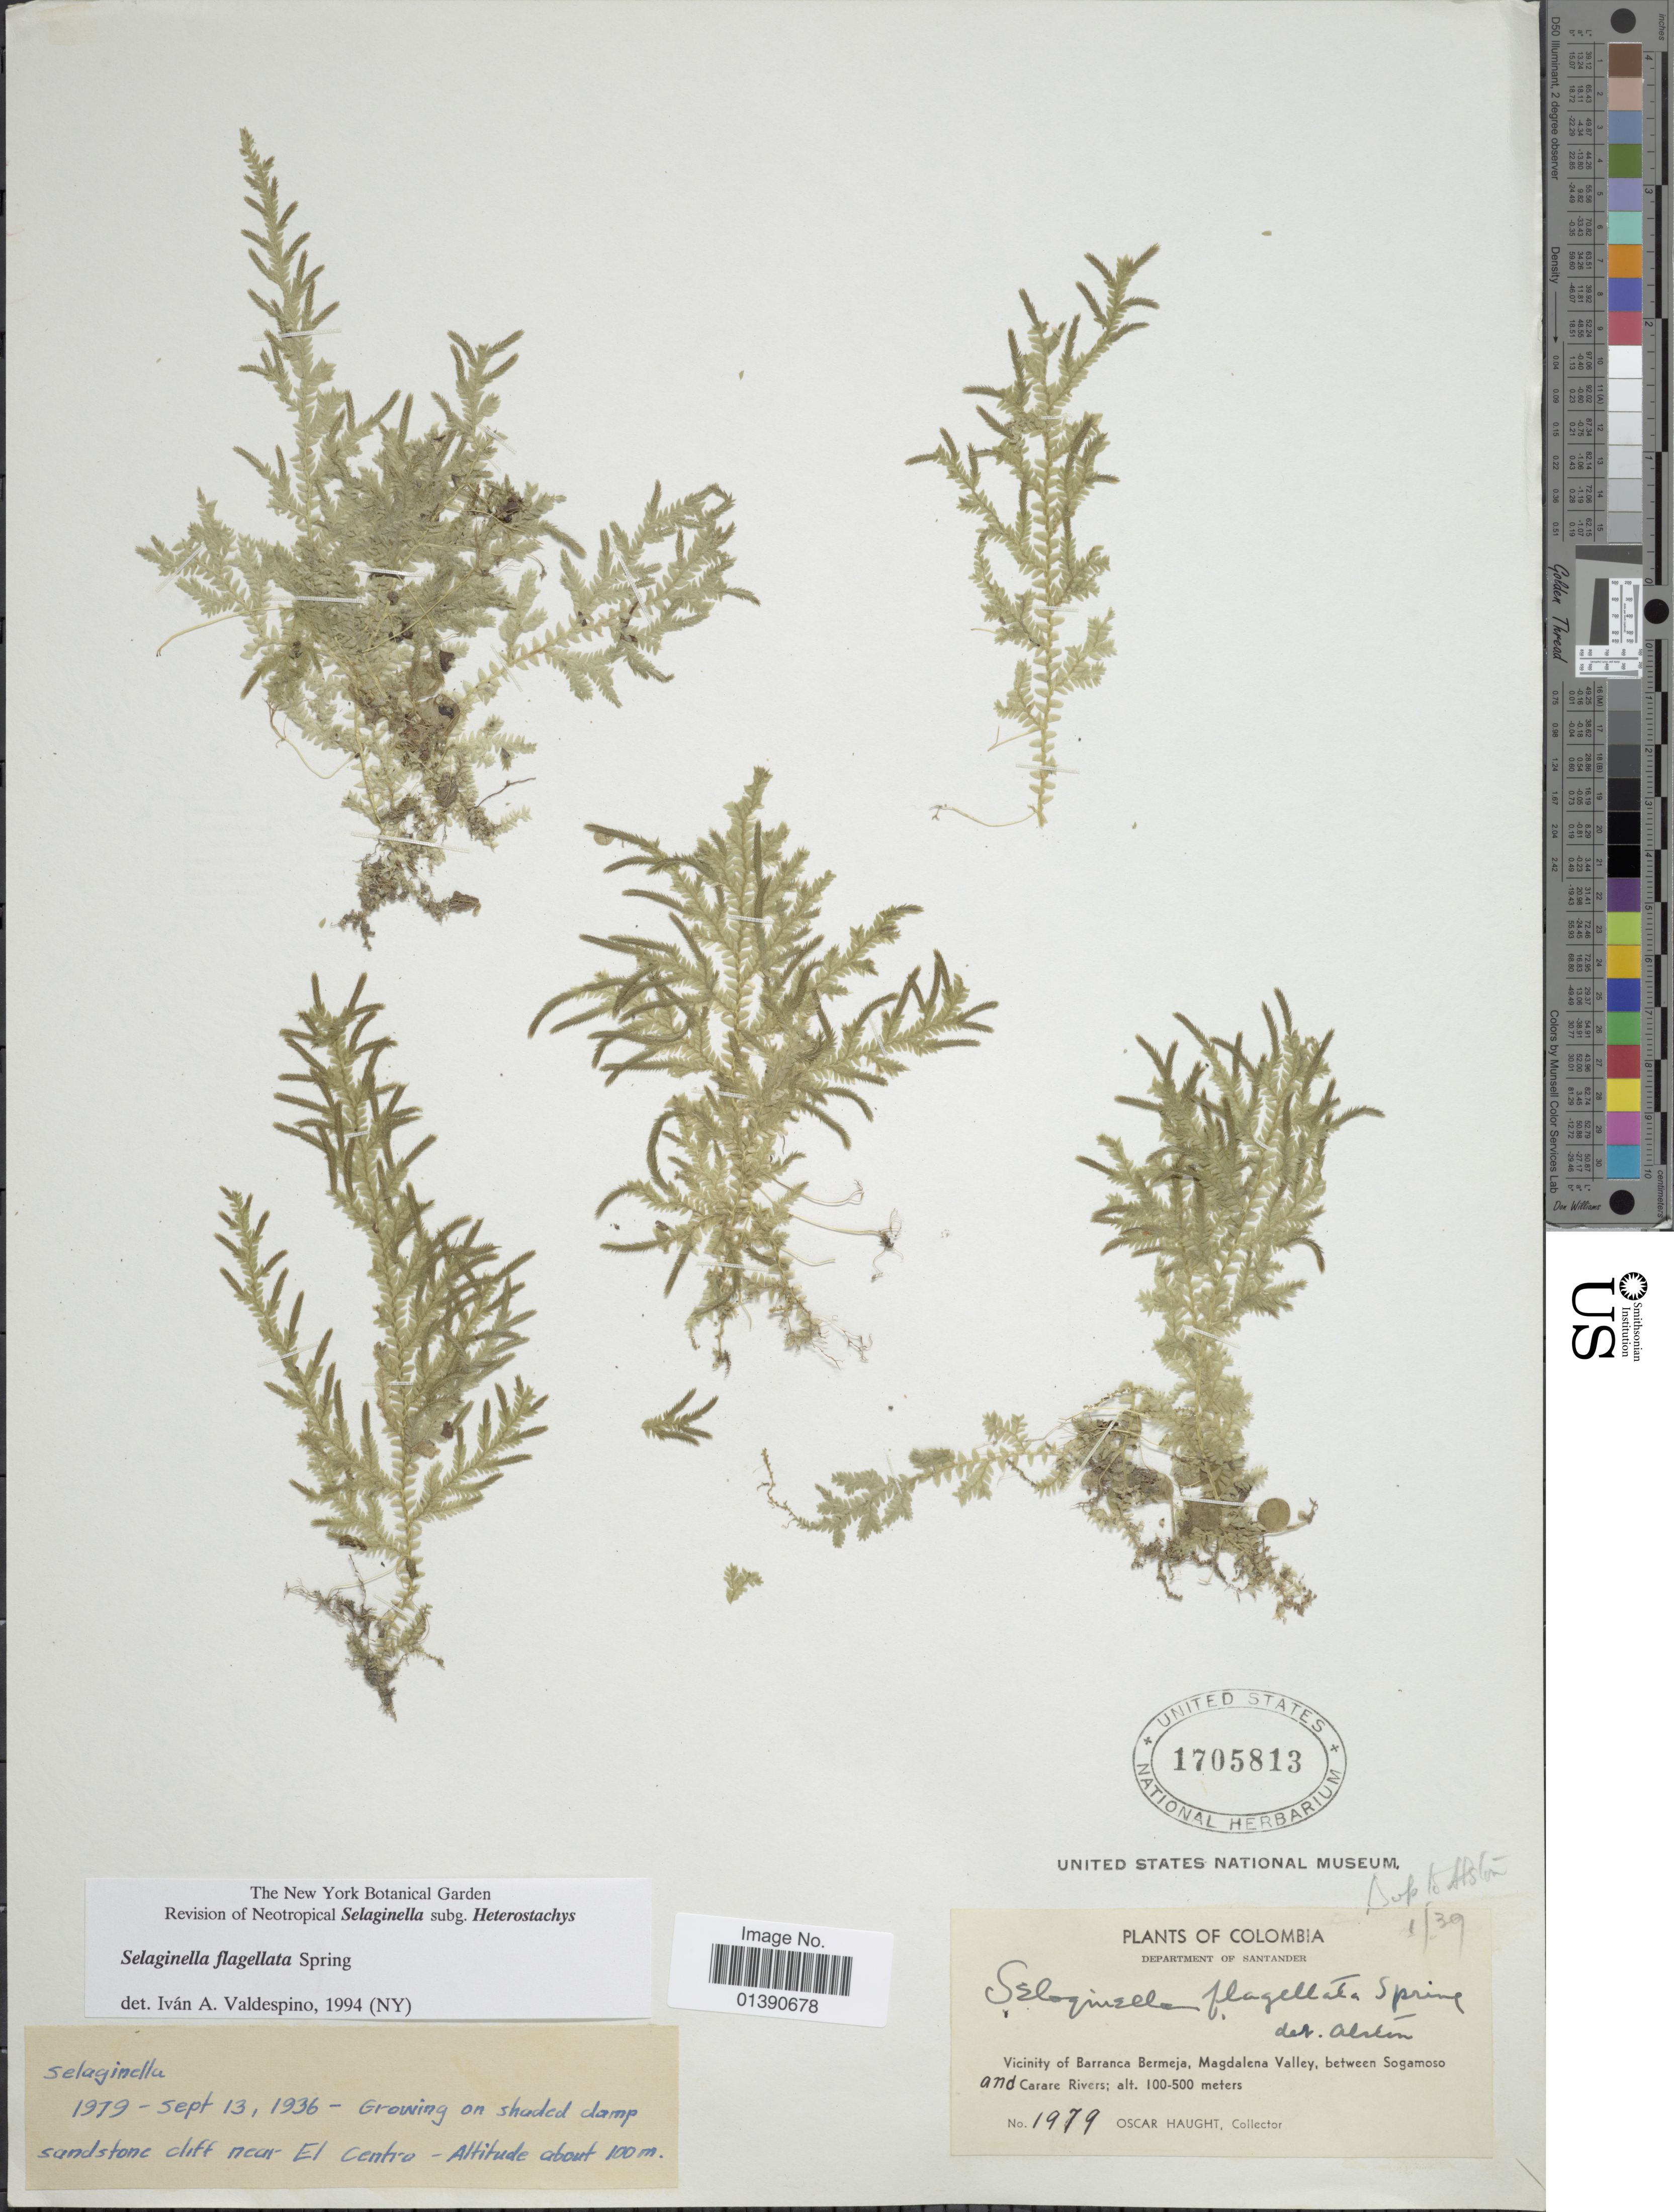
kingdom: Plantae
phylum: Tracheophyta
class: Lycopodiopsida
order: Selaginellales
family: Selaginellaceae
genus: Selaginella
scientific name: Selaginella flagellata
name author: Spring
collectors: O. L. Haught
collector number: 1979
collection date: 1936-09-13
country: Colombia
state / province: Santander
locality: Vicinity of Barranca Bermeja, Magdalena Valley,between Sogamoso and Carare Rivers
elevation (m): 100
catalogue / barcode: US 1705813